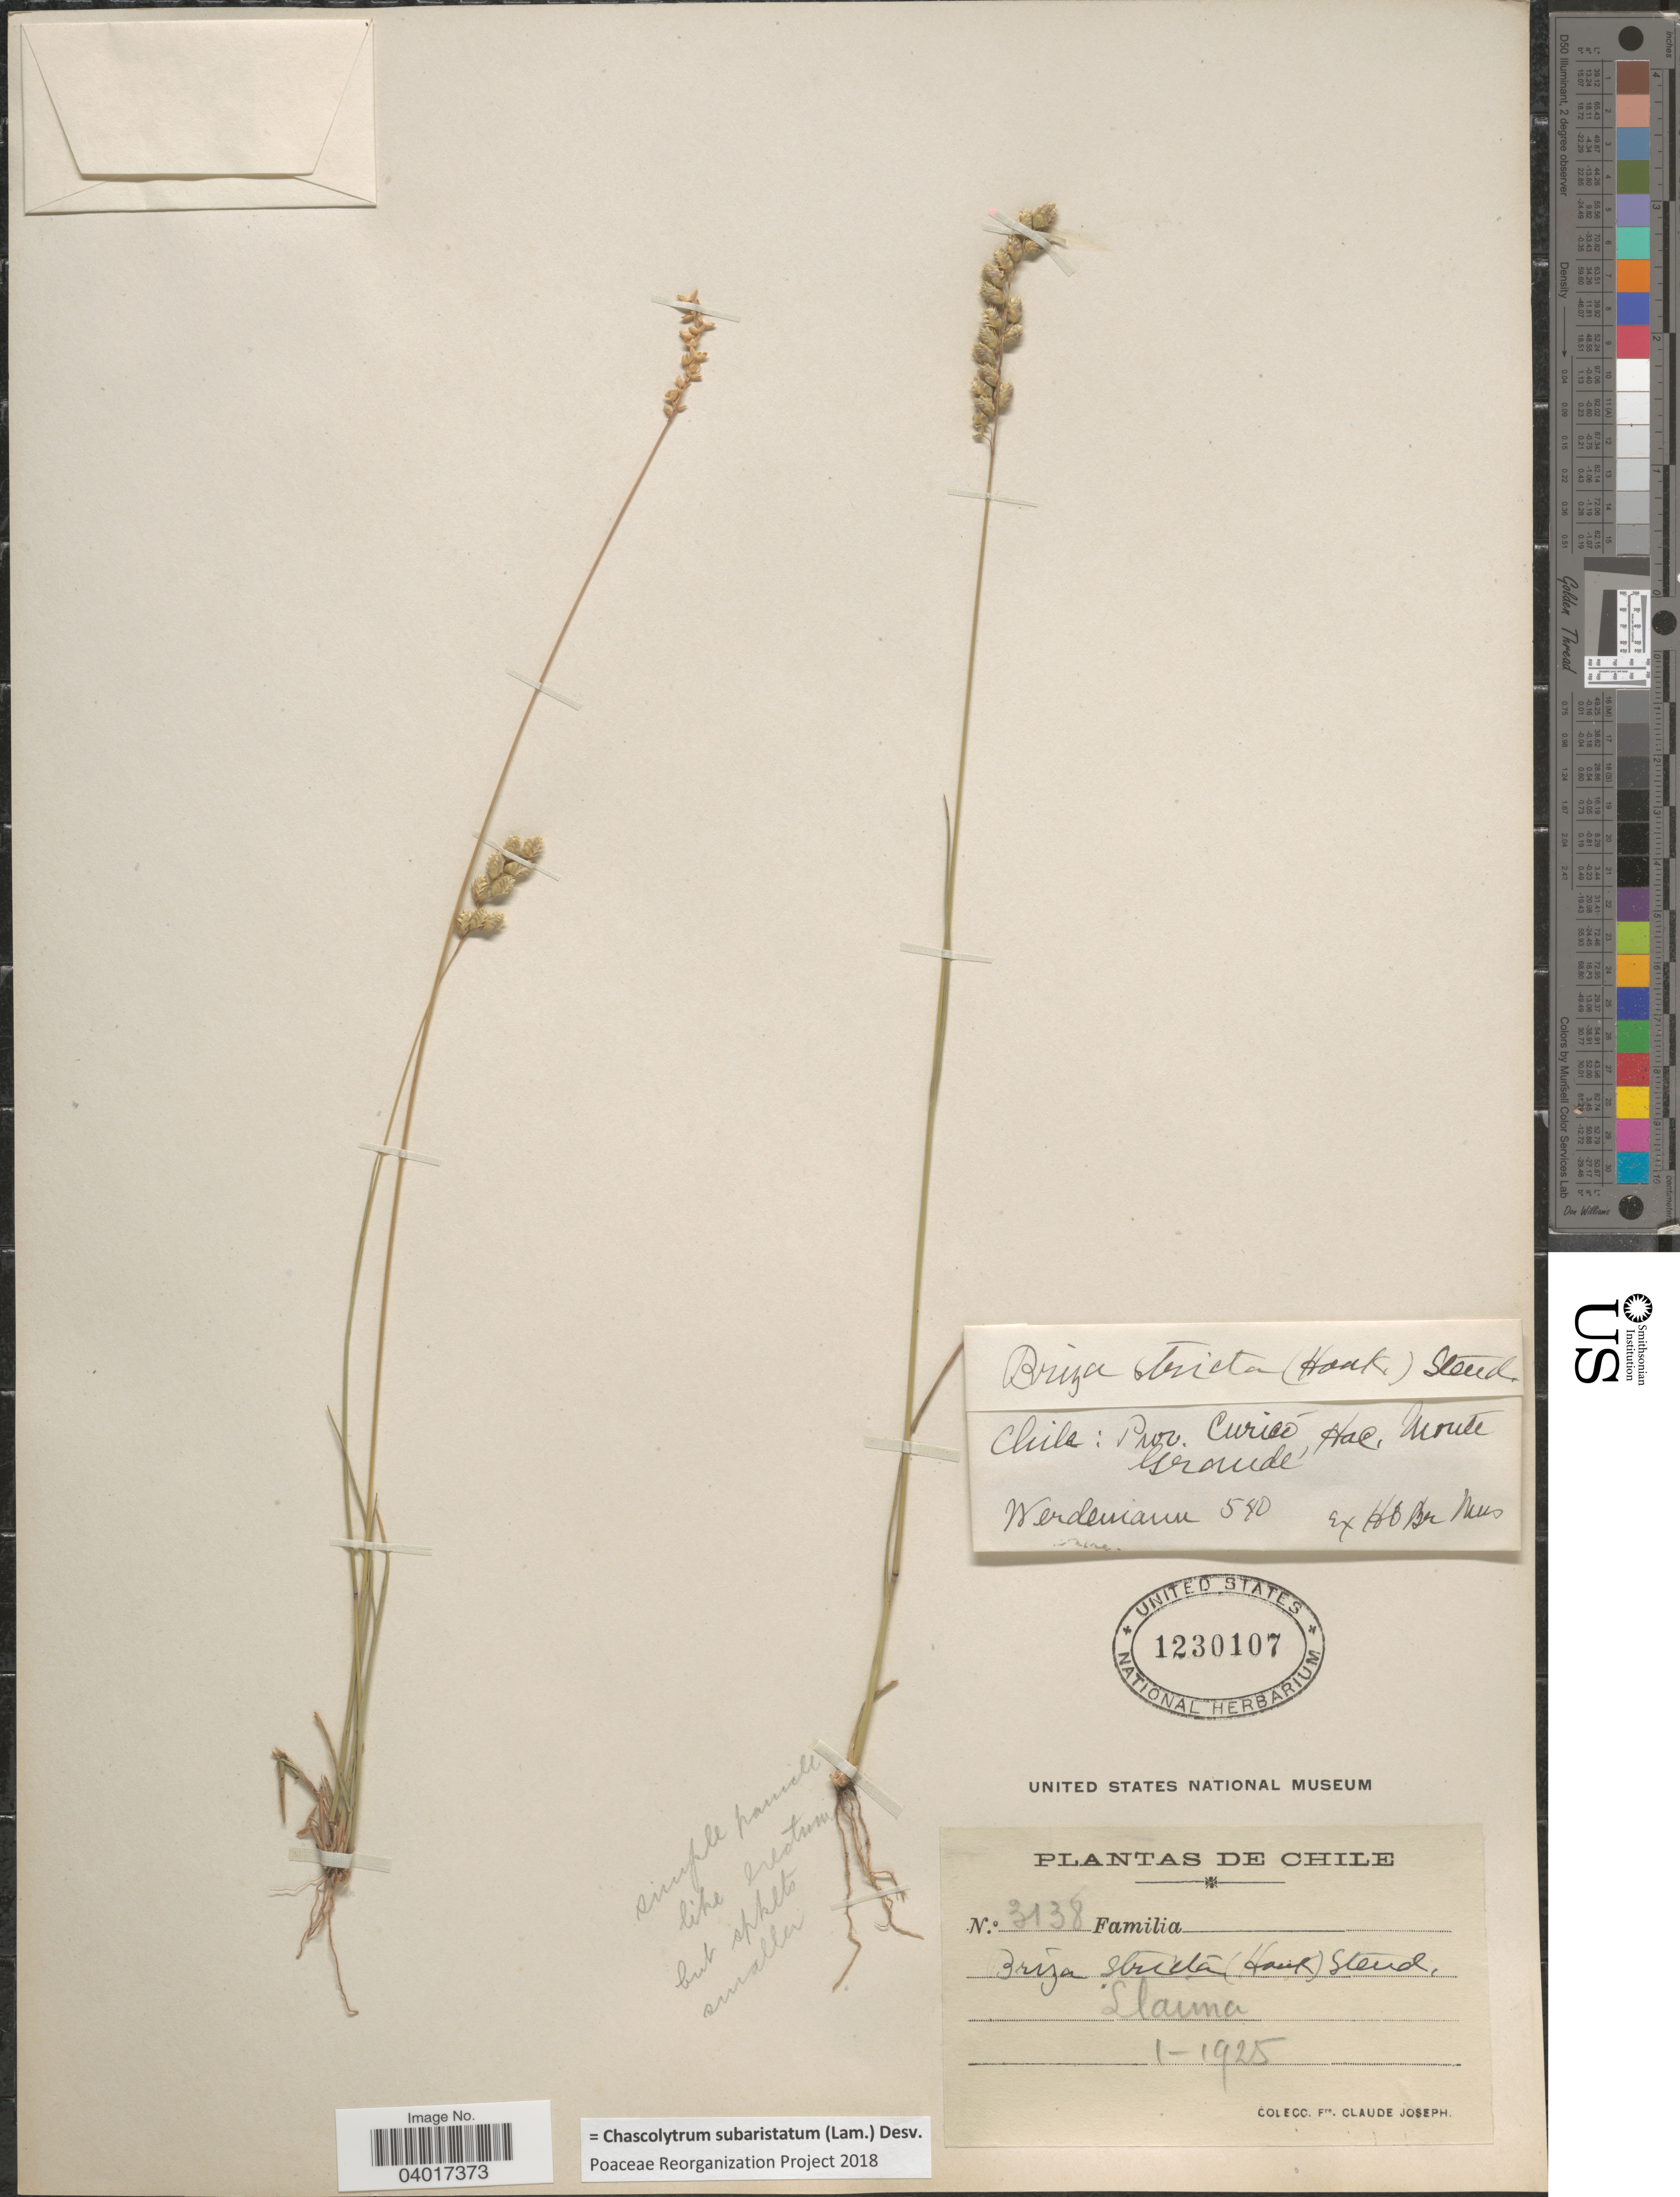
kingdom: Plantae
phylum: Tracheophyta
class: Liliopsida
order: Poales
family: Poaceae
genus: Chascolytrum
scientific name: Chascolytrum subaristatum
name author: (Lam.) Desv.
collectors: Bro. Claude-Joseph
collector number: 3138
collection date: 1925-01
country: Chile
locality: Llaima.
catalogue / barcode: US 1230107